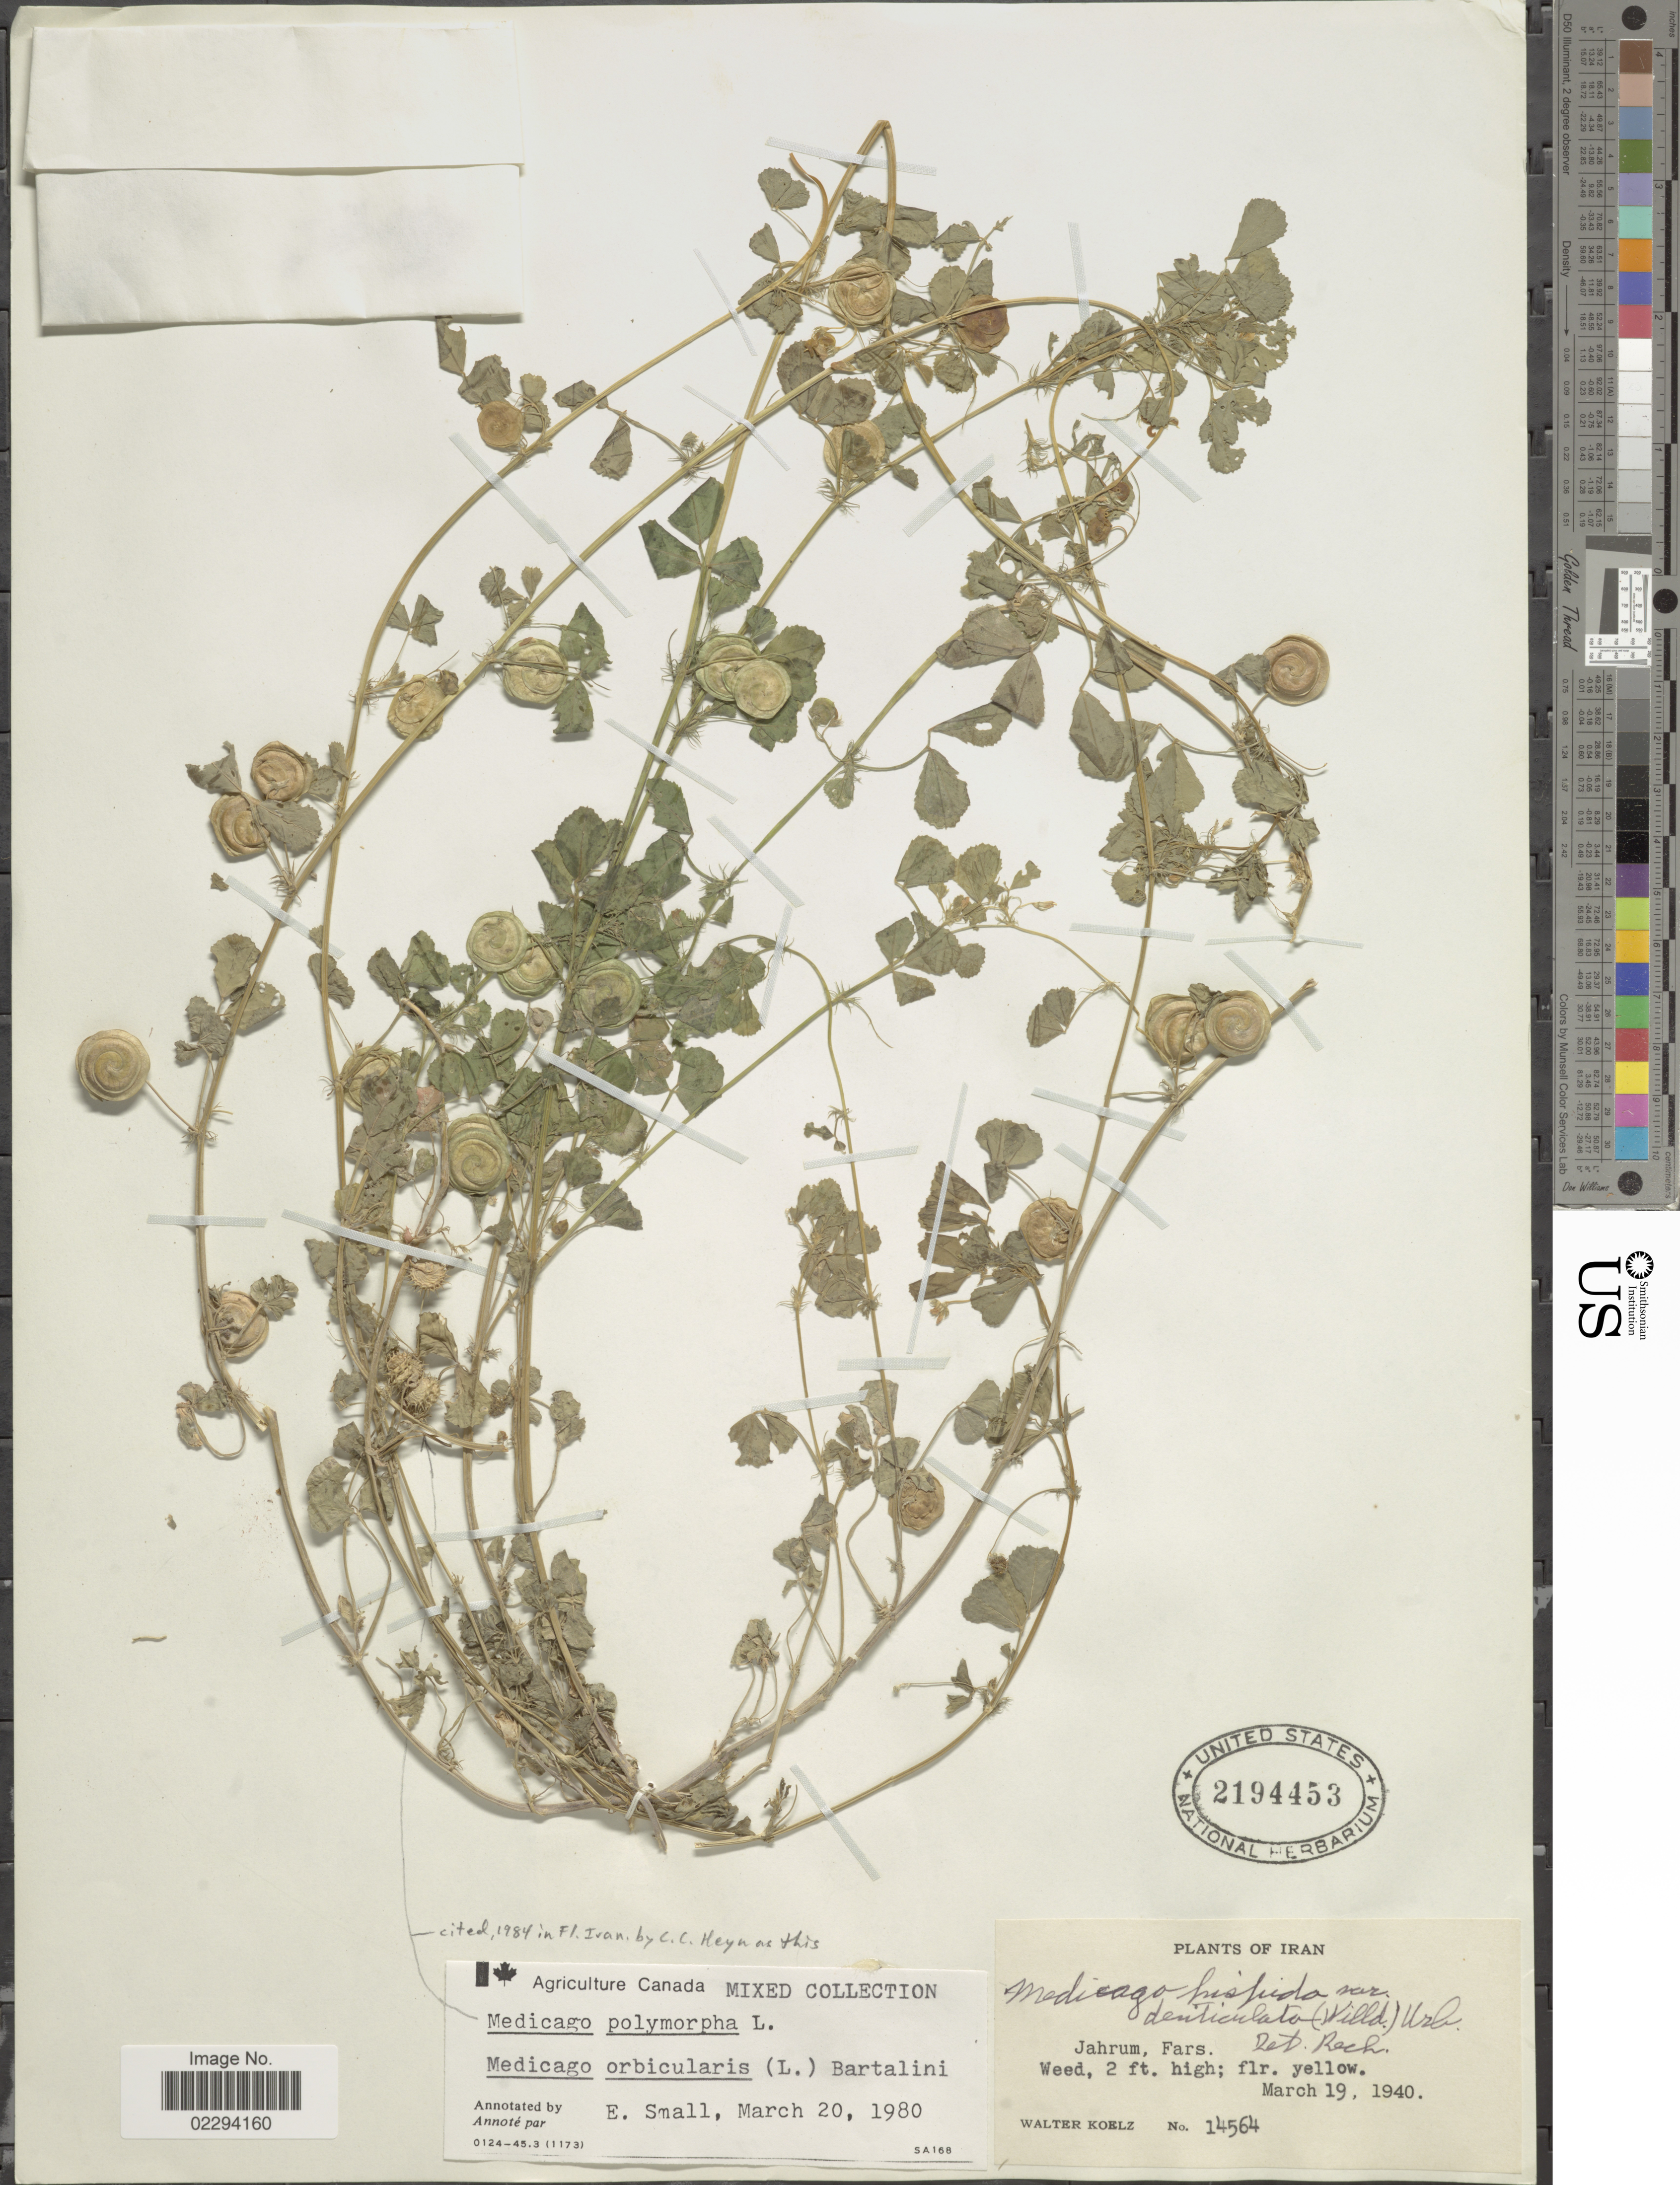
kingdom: Plantae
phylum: Tracheophyta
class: Magnoliopsida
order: Fabales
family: Fabaceae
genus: Medicago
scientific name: Medicago orbicularis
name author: (L.) Bartal.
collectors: W. N. Koelz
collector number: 14564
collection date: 1940-03-19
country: Iran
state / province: Fars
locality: Jahrum, Fars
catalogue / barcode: US 2194453